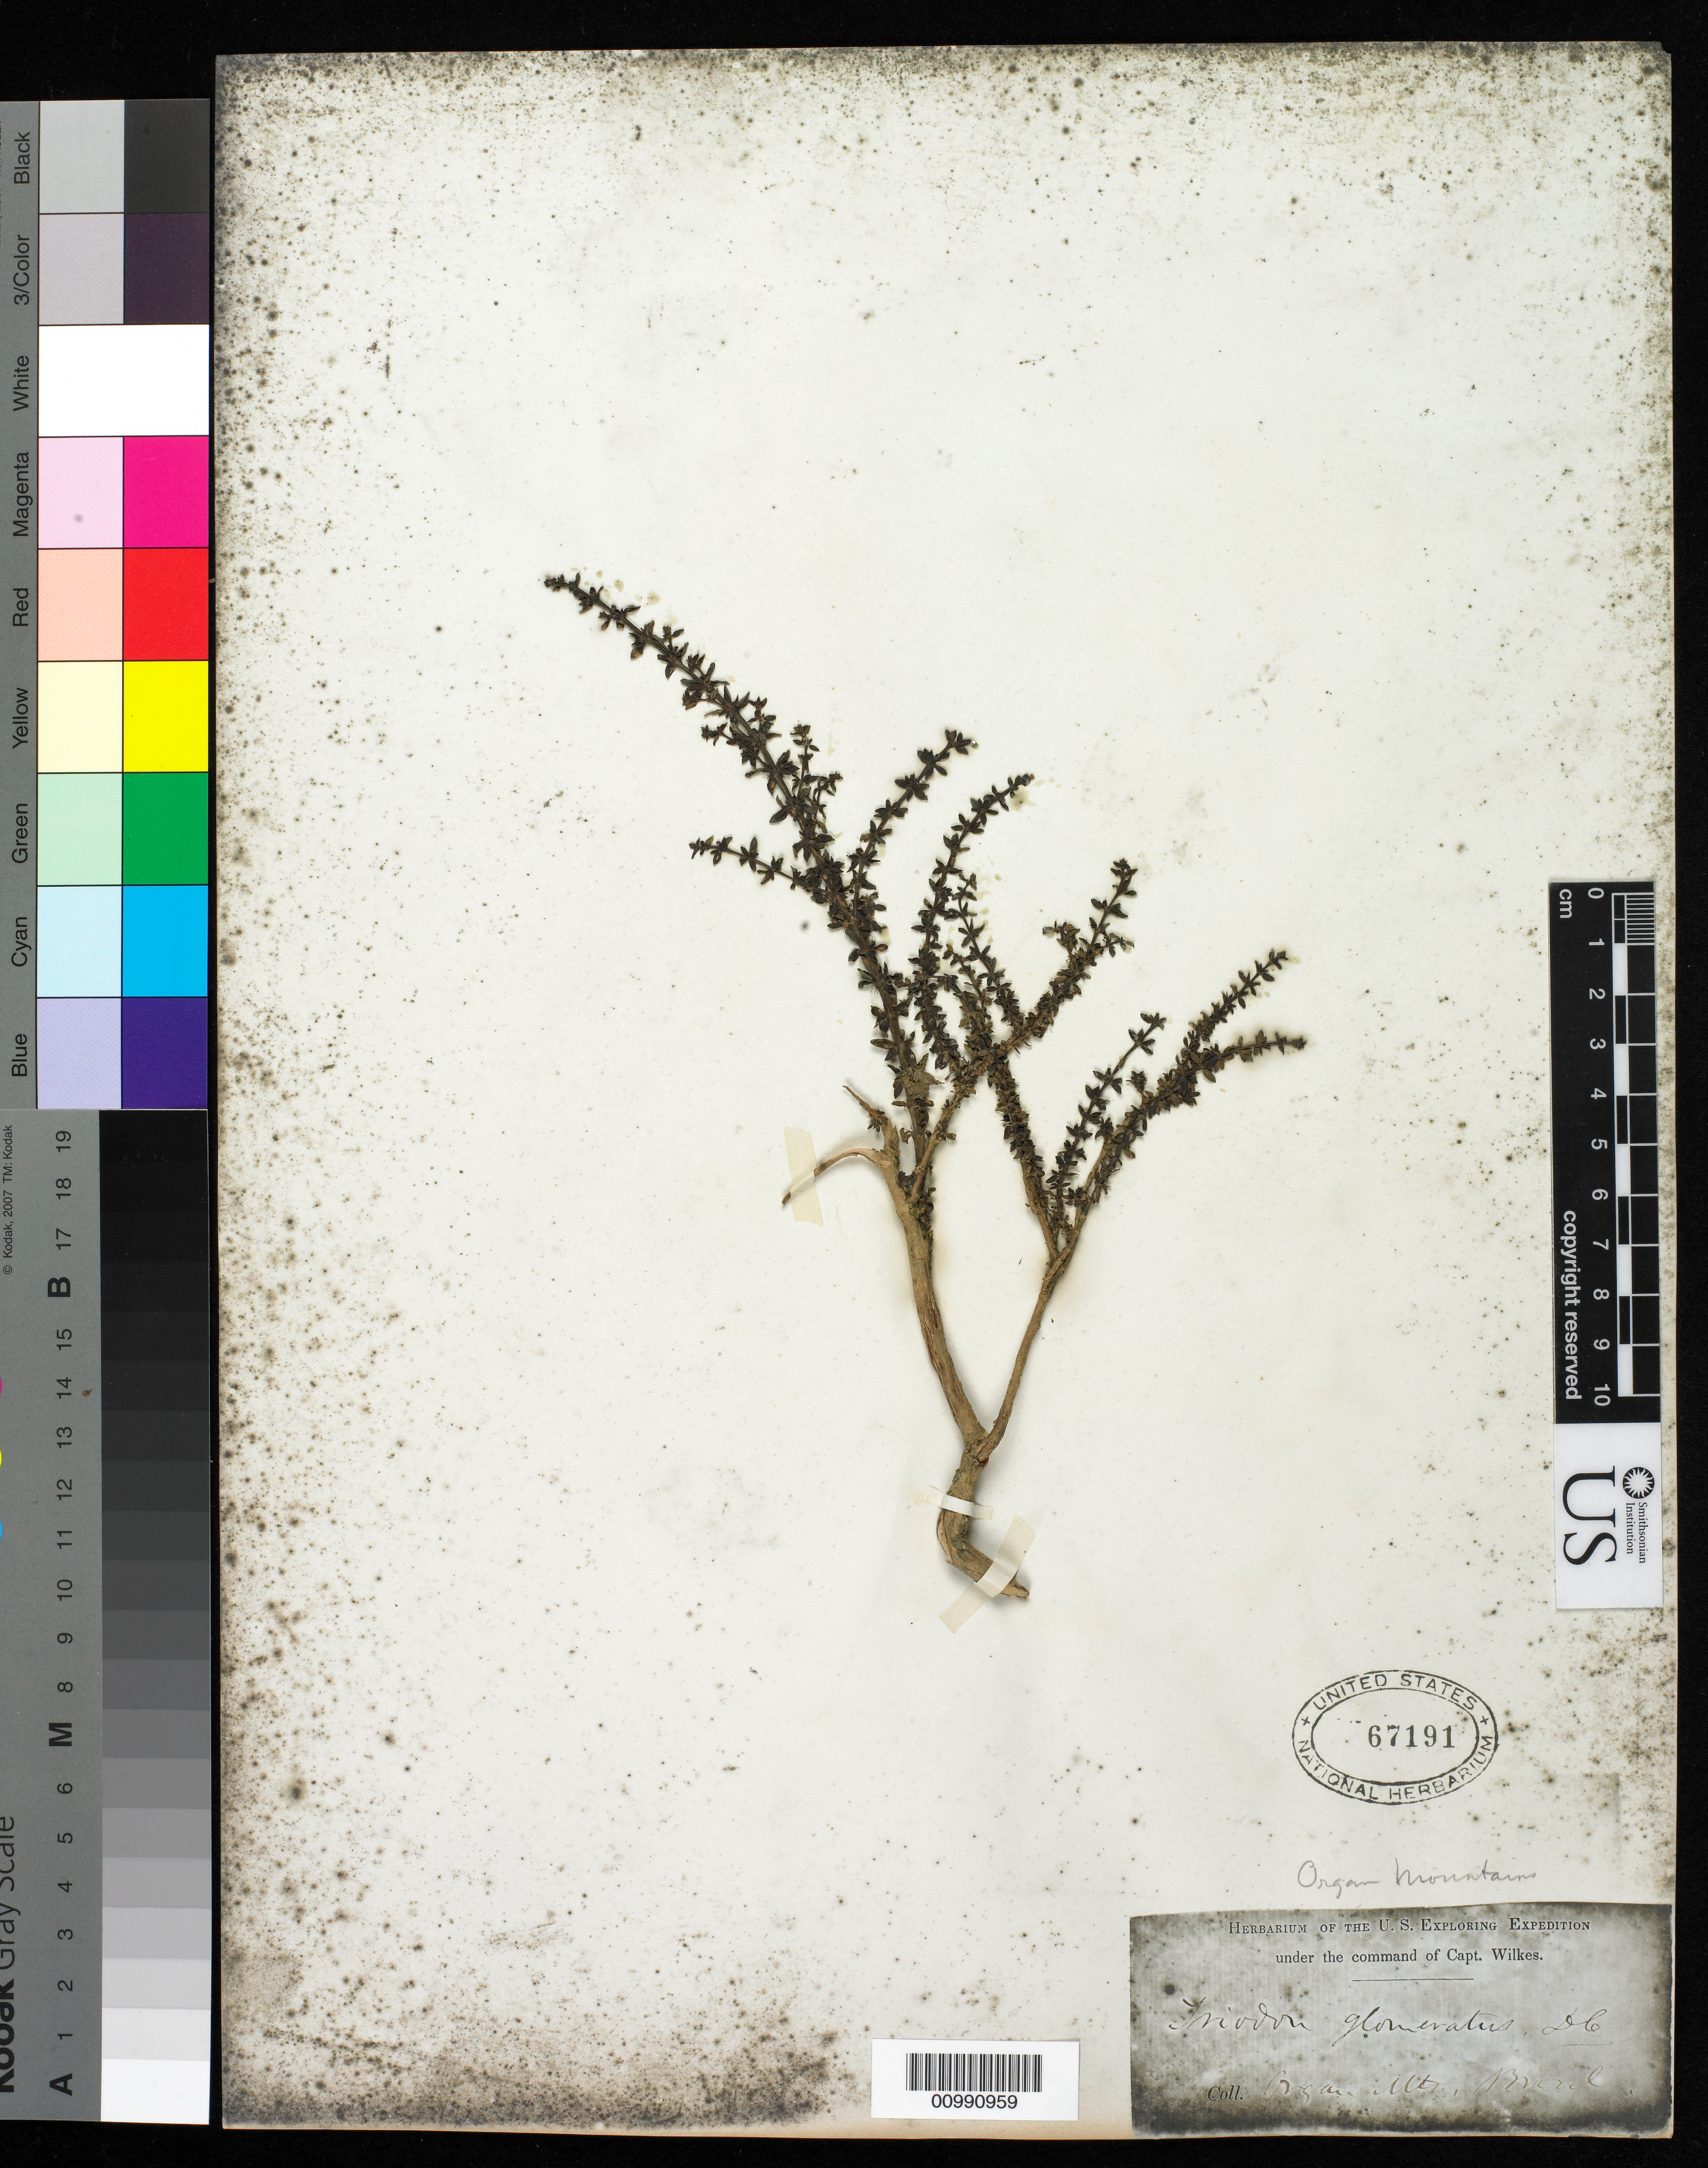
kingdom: Plantae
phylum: Tracheophyta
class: Magnoliopsida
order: Gentianales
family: Rubiaceae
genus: Diodia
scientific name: Diodia brasiliensis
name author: Spreng.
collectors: Wilkes Explor. Exped.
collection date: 1838/1842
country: Brazil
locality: Organ Mountains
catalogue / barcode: US 67191